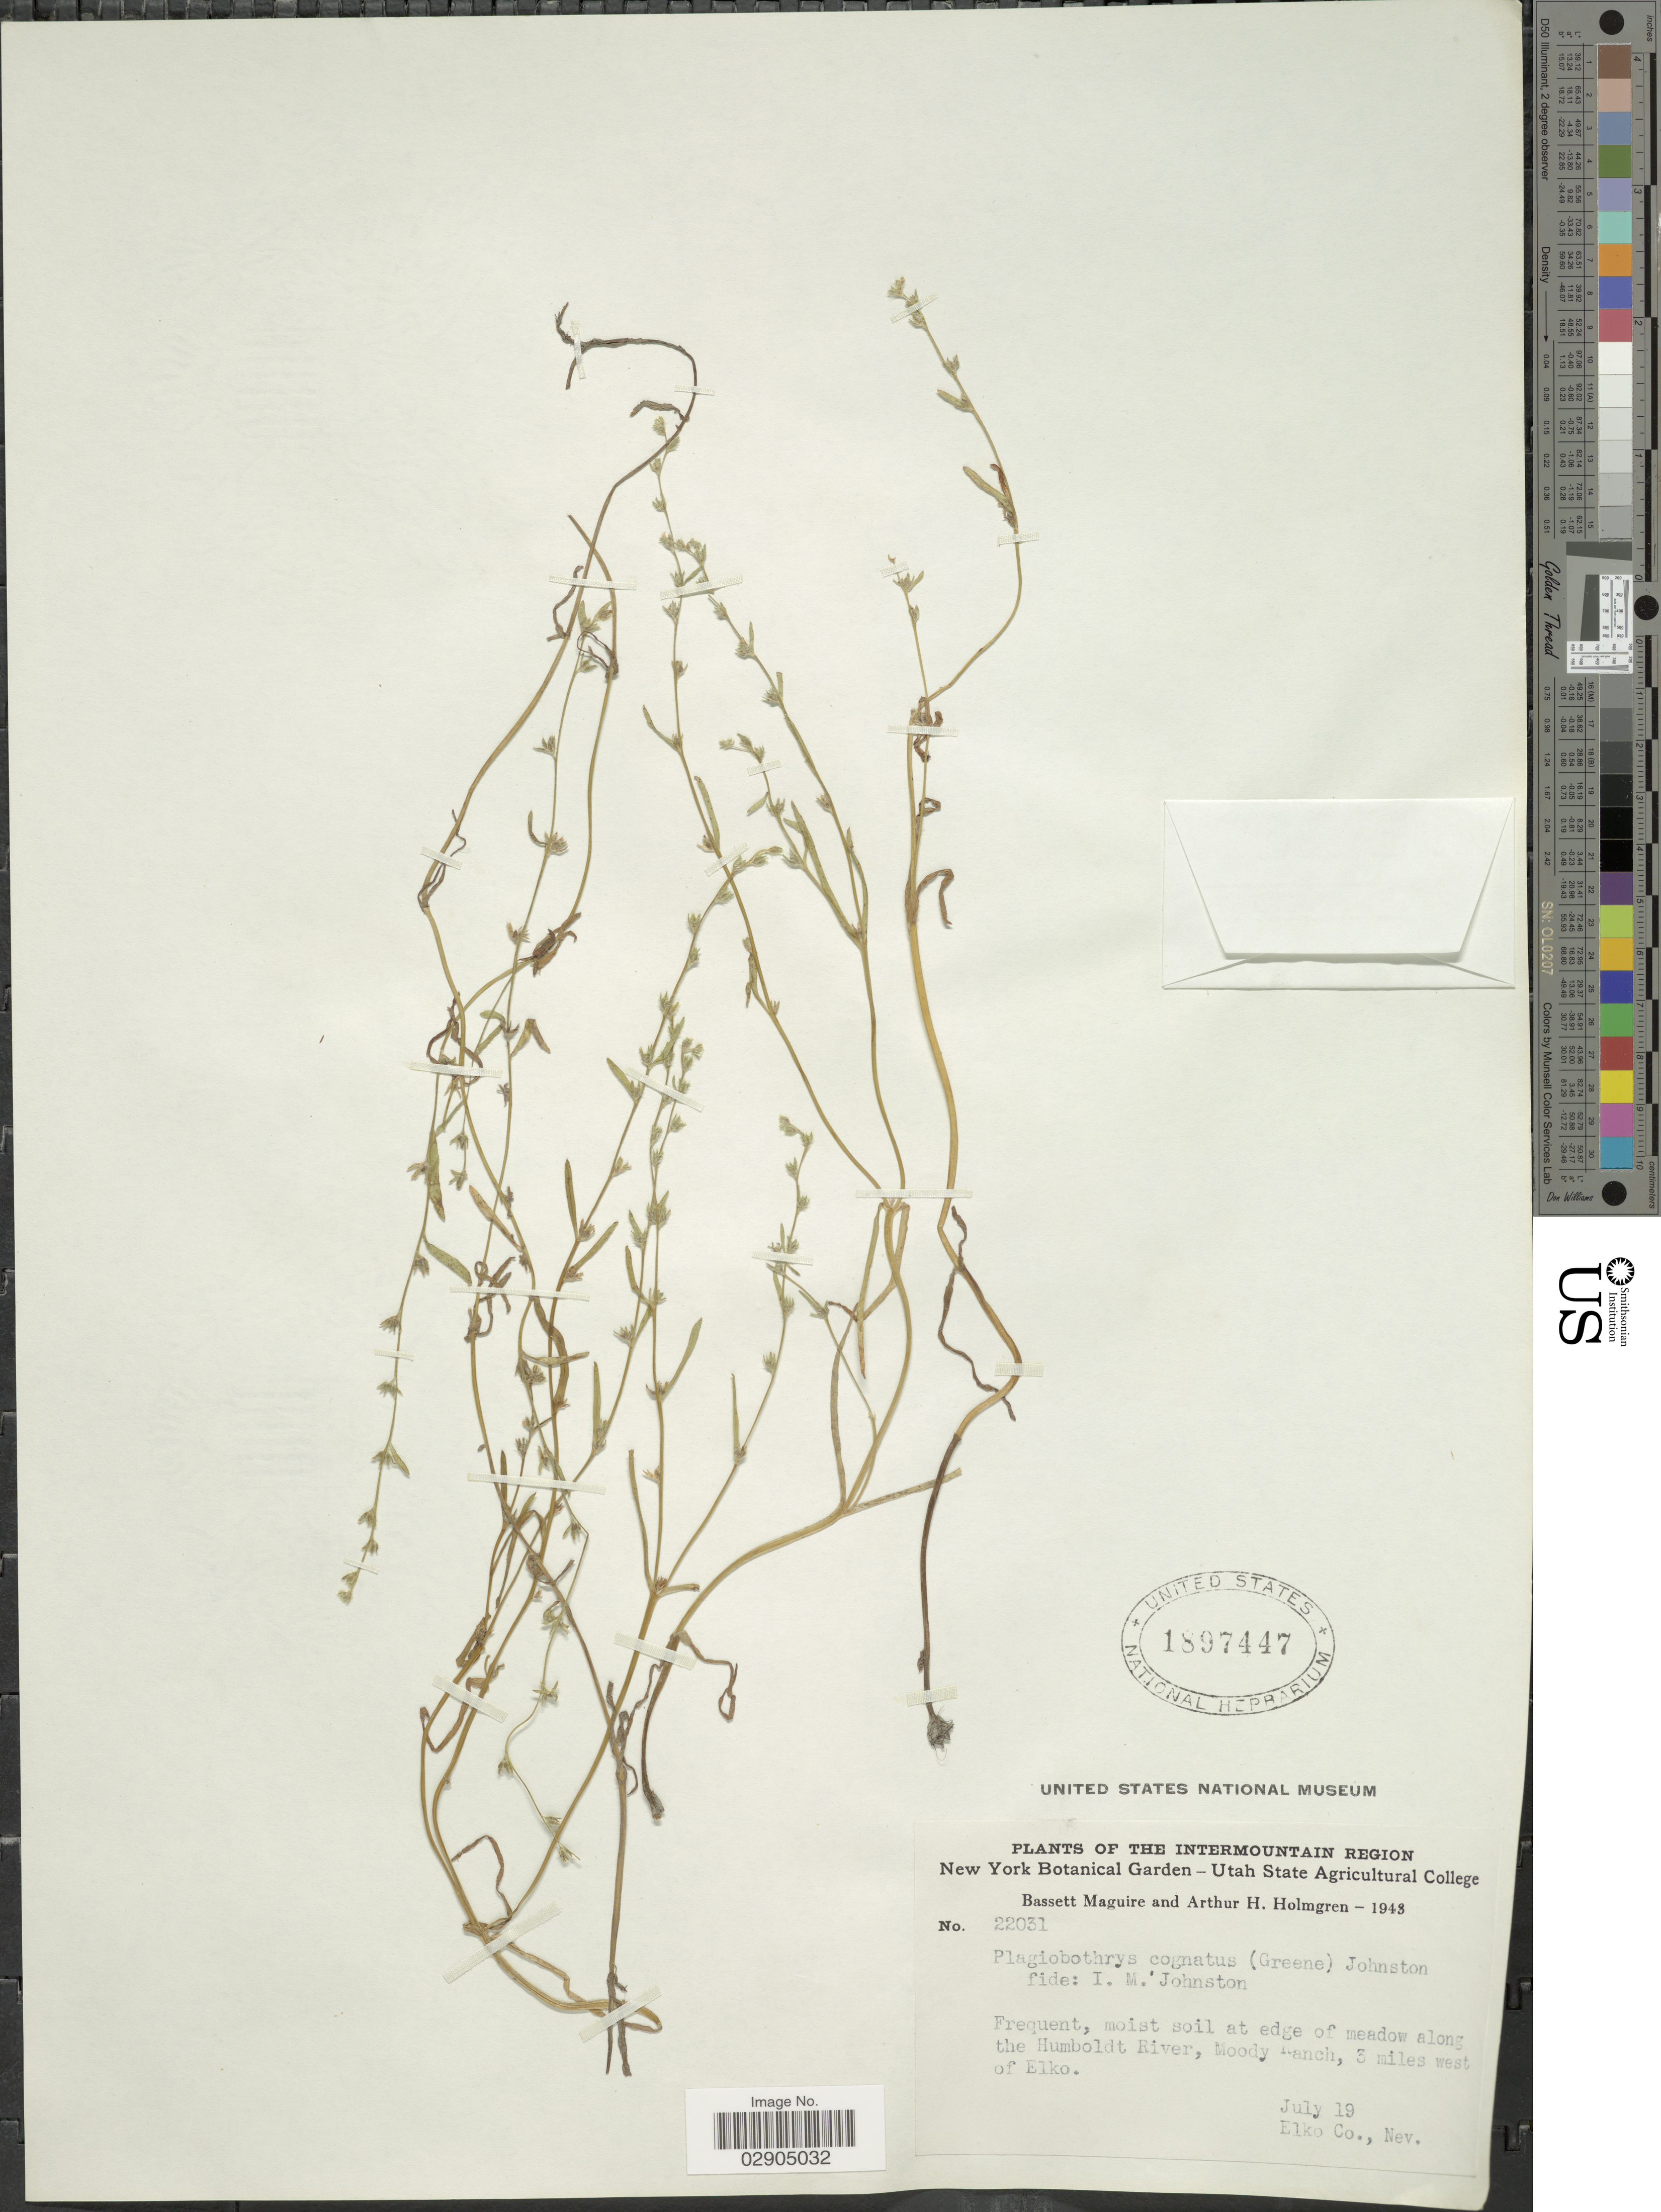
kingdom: Plantae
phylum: Tracheophyta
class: Magnoliopsida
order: Boraginales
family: Boraginaceae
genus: Allocarya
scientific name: Allocarya cognata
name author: Greene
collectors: B. Maguire & A. H. Holmgren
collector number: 22031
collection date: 1948-07-19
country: United States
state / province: Utah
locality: The Intermountain Region. Frequent, moist soil at edge of meadow along the Humboldt River, Moody Ranch, 3 miles west of Elko. Elko Co.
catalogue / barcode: US 1897447